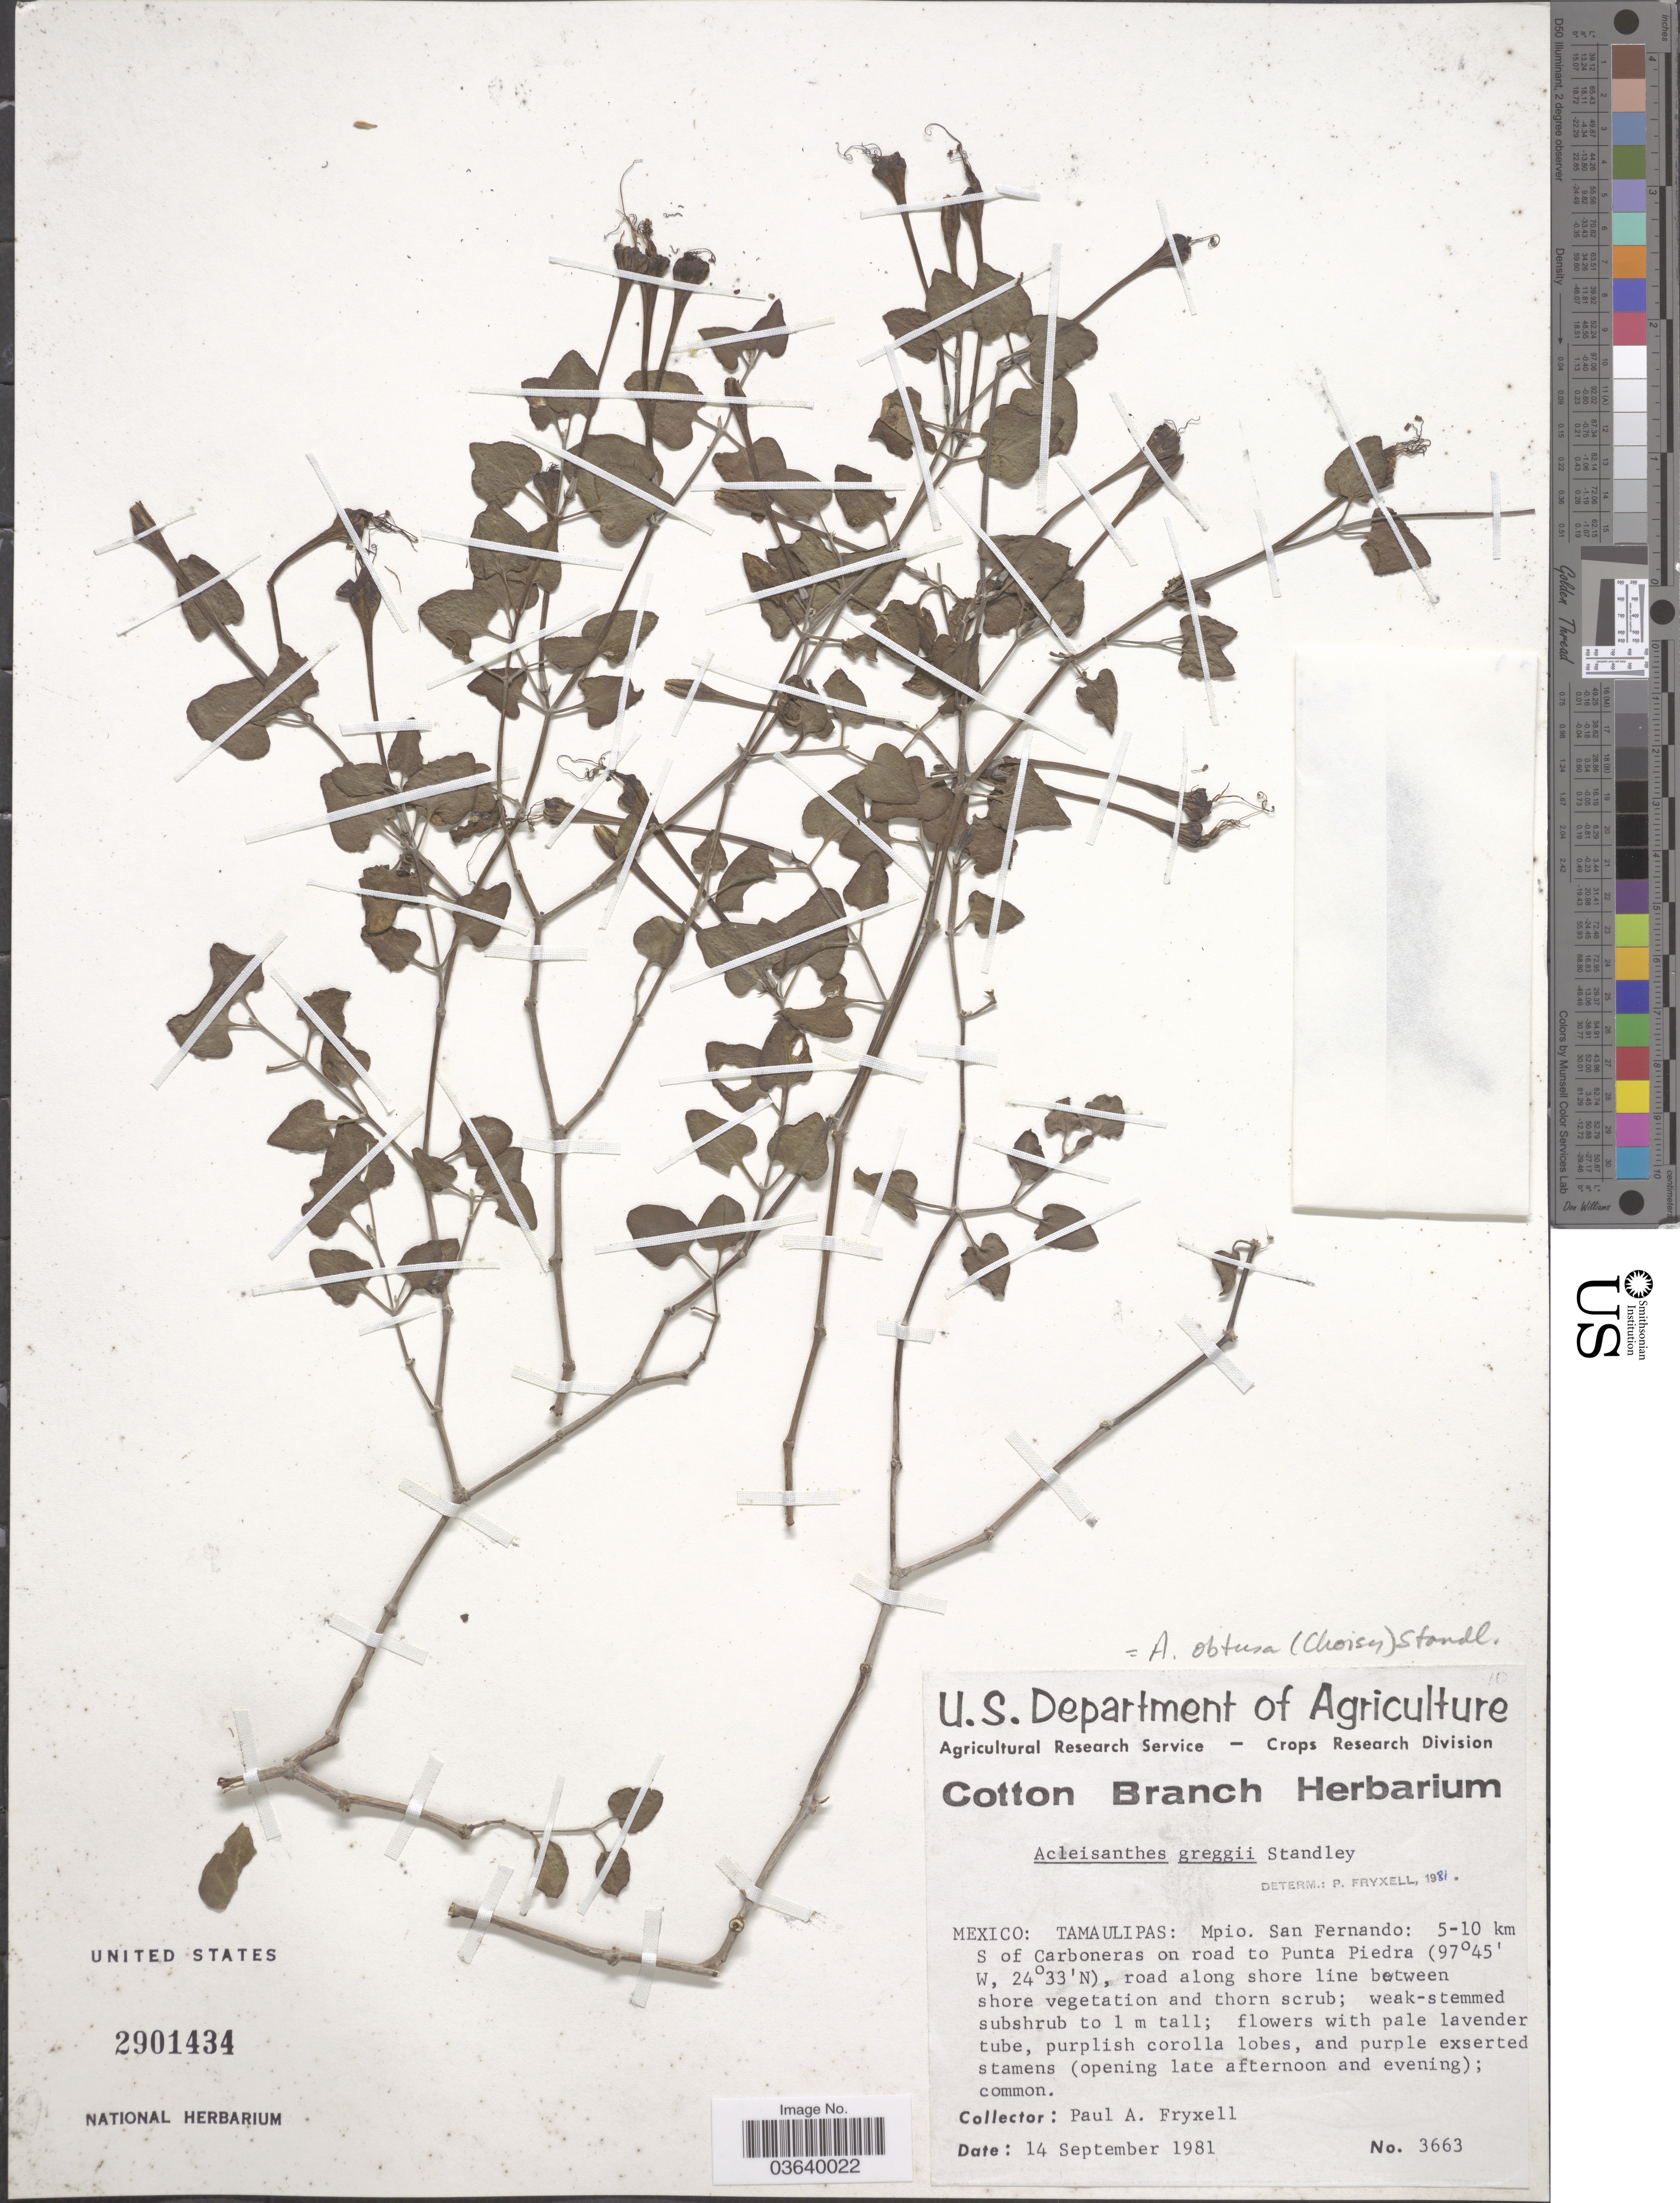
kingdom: Plantae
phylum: Tracheophyta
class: Magnoliopsida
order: Caryophyllales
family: Nyctaginaceae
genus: Acleisanthes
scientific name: Acleisanthes obtusa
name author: (Choisy) Standl.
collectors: P. A. Fryxell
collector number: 3663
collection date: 1981-09-14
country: Mexico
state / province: Tamaulipas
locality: Mpio. San Fernando: 5-10 km S of Carboneras on road to Punta Piedra.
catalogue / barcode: US 2901434